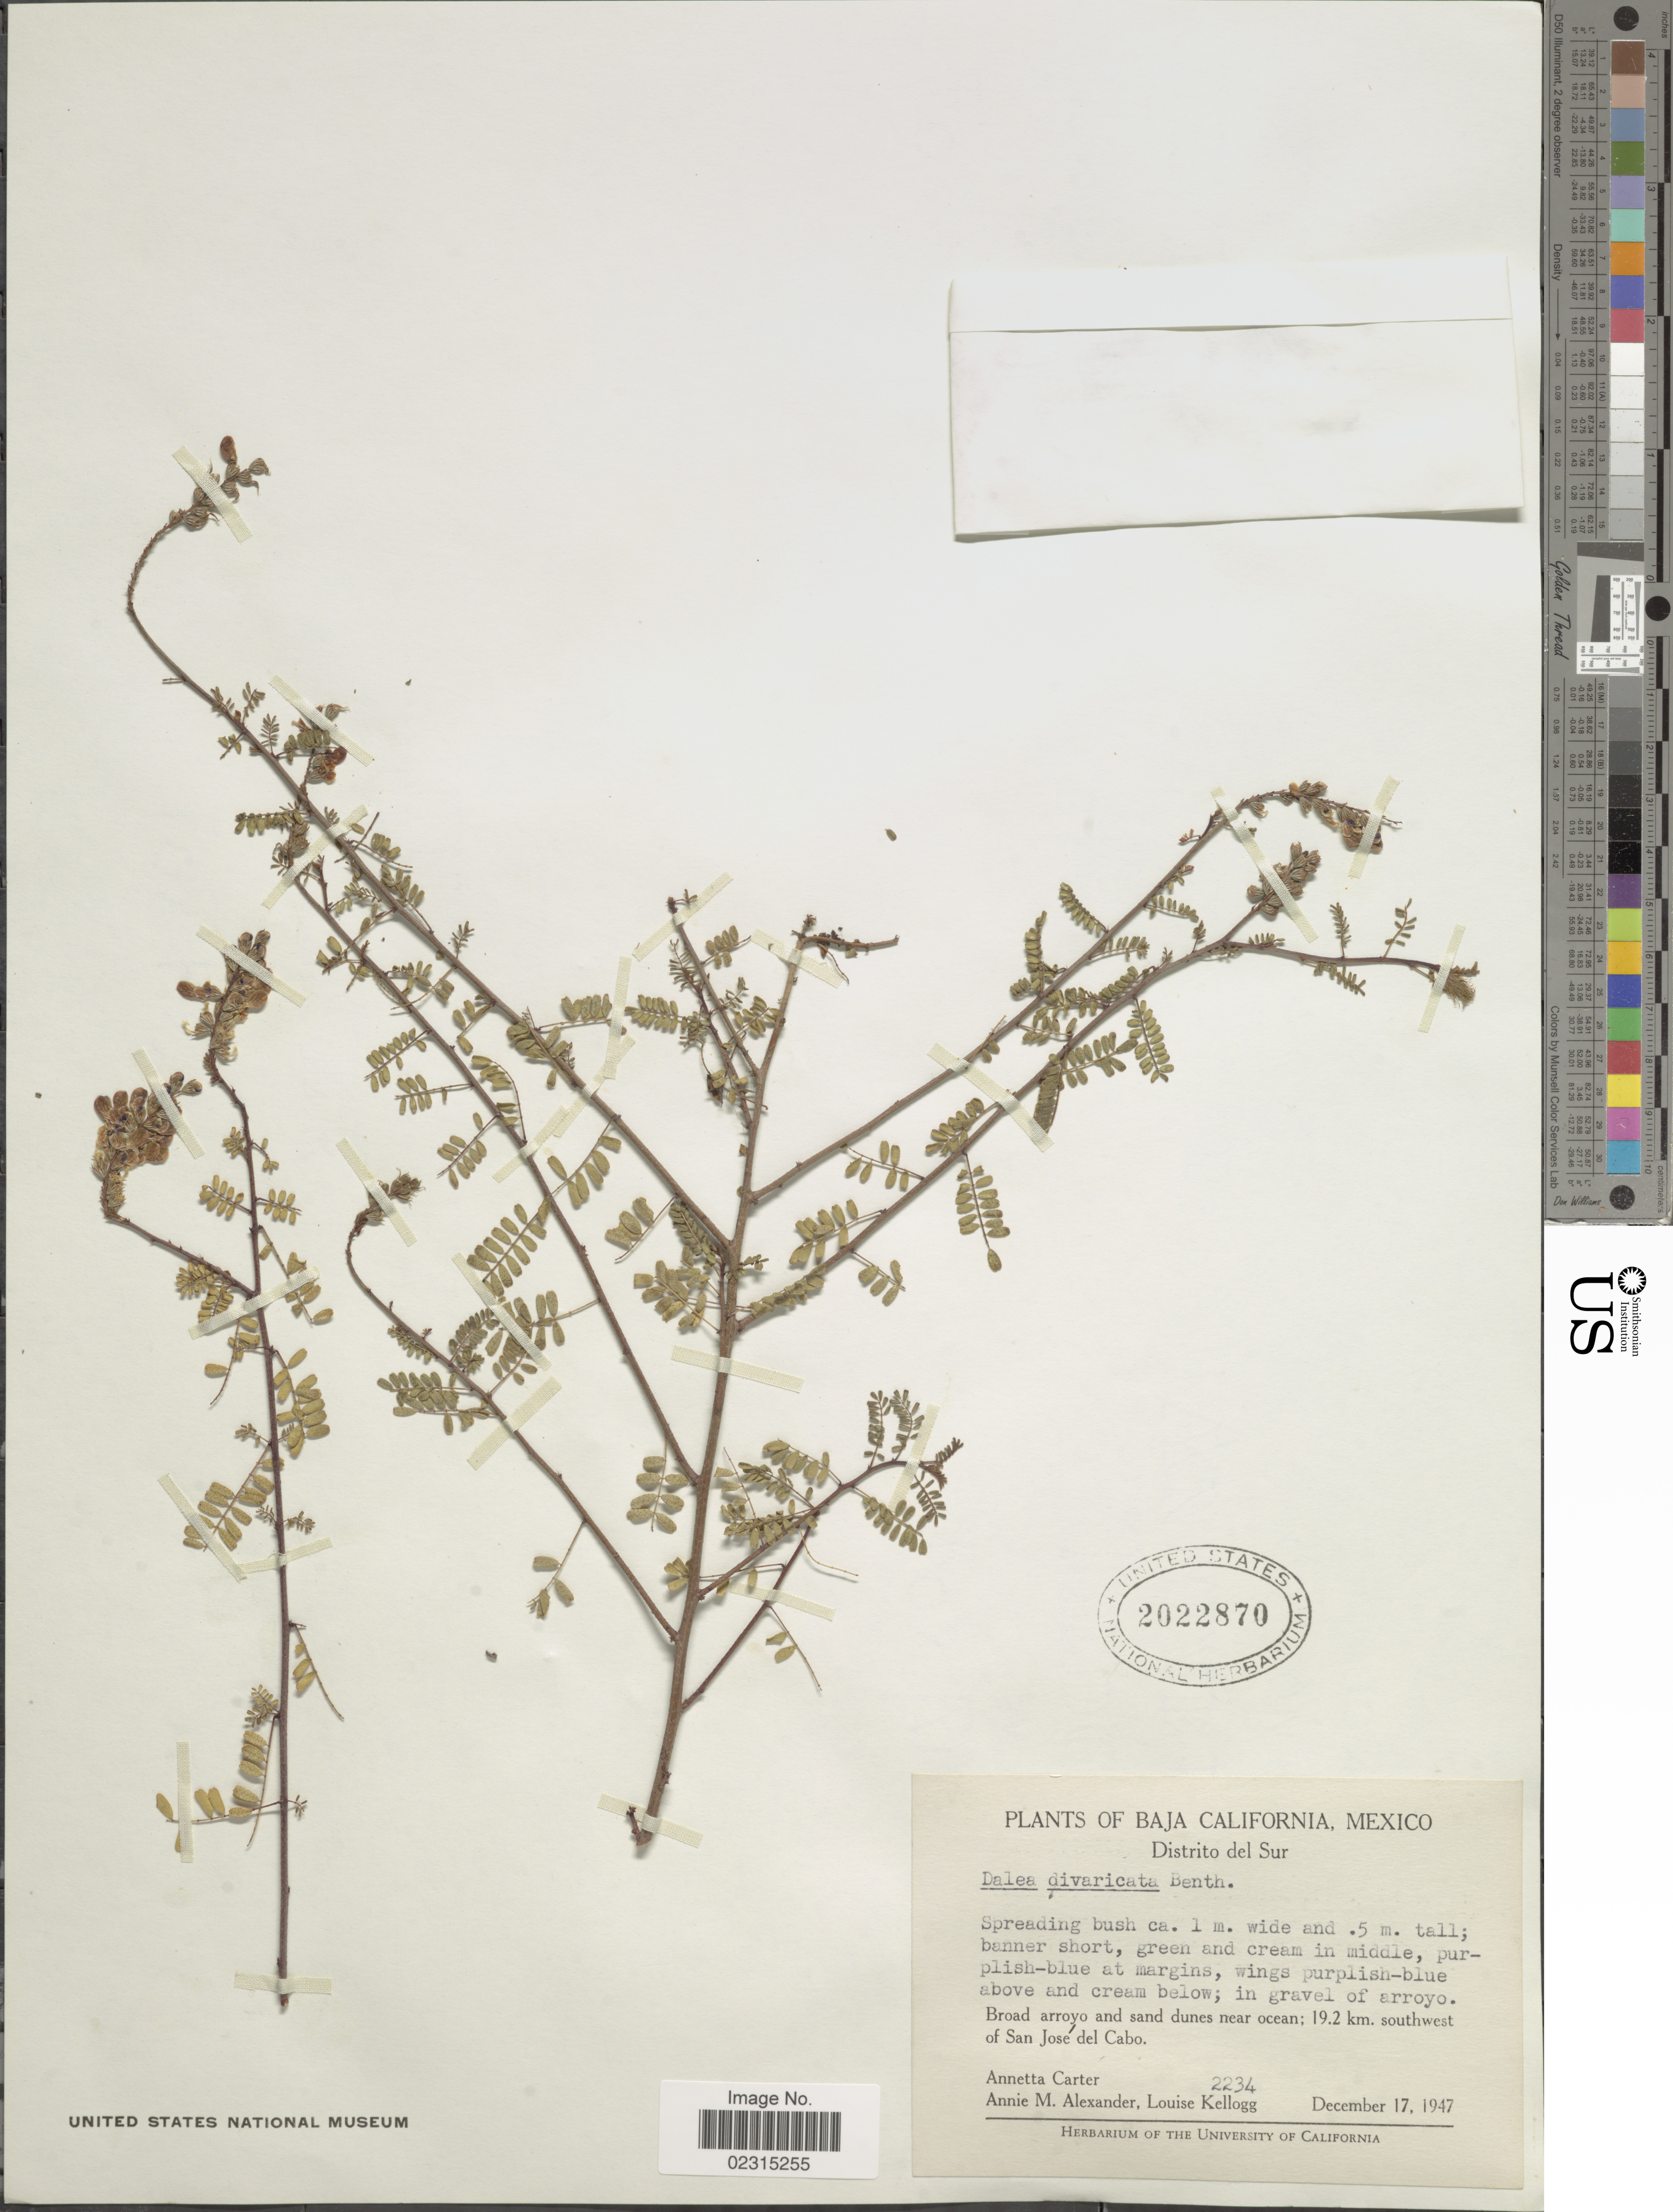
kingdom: Plantae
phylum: Tracheophyta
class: Magnoliopsida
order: Fabales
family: Fabaceae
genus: Marina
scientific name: Marina divaricata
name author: (Benth.) Barneby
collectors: A. Carter, A. M. Alexander & L. Kellogg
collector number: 2234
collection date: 1947-12-17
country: Mexico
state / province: Baja California Sur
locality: Distrito del Sur, Broad arroyo and sand dunes near ocean; 19.2 km. southwest of San José del Cabo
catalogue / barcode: US 2022870